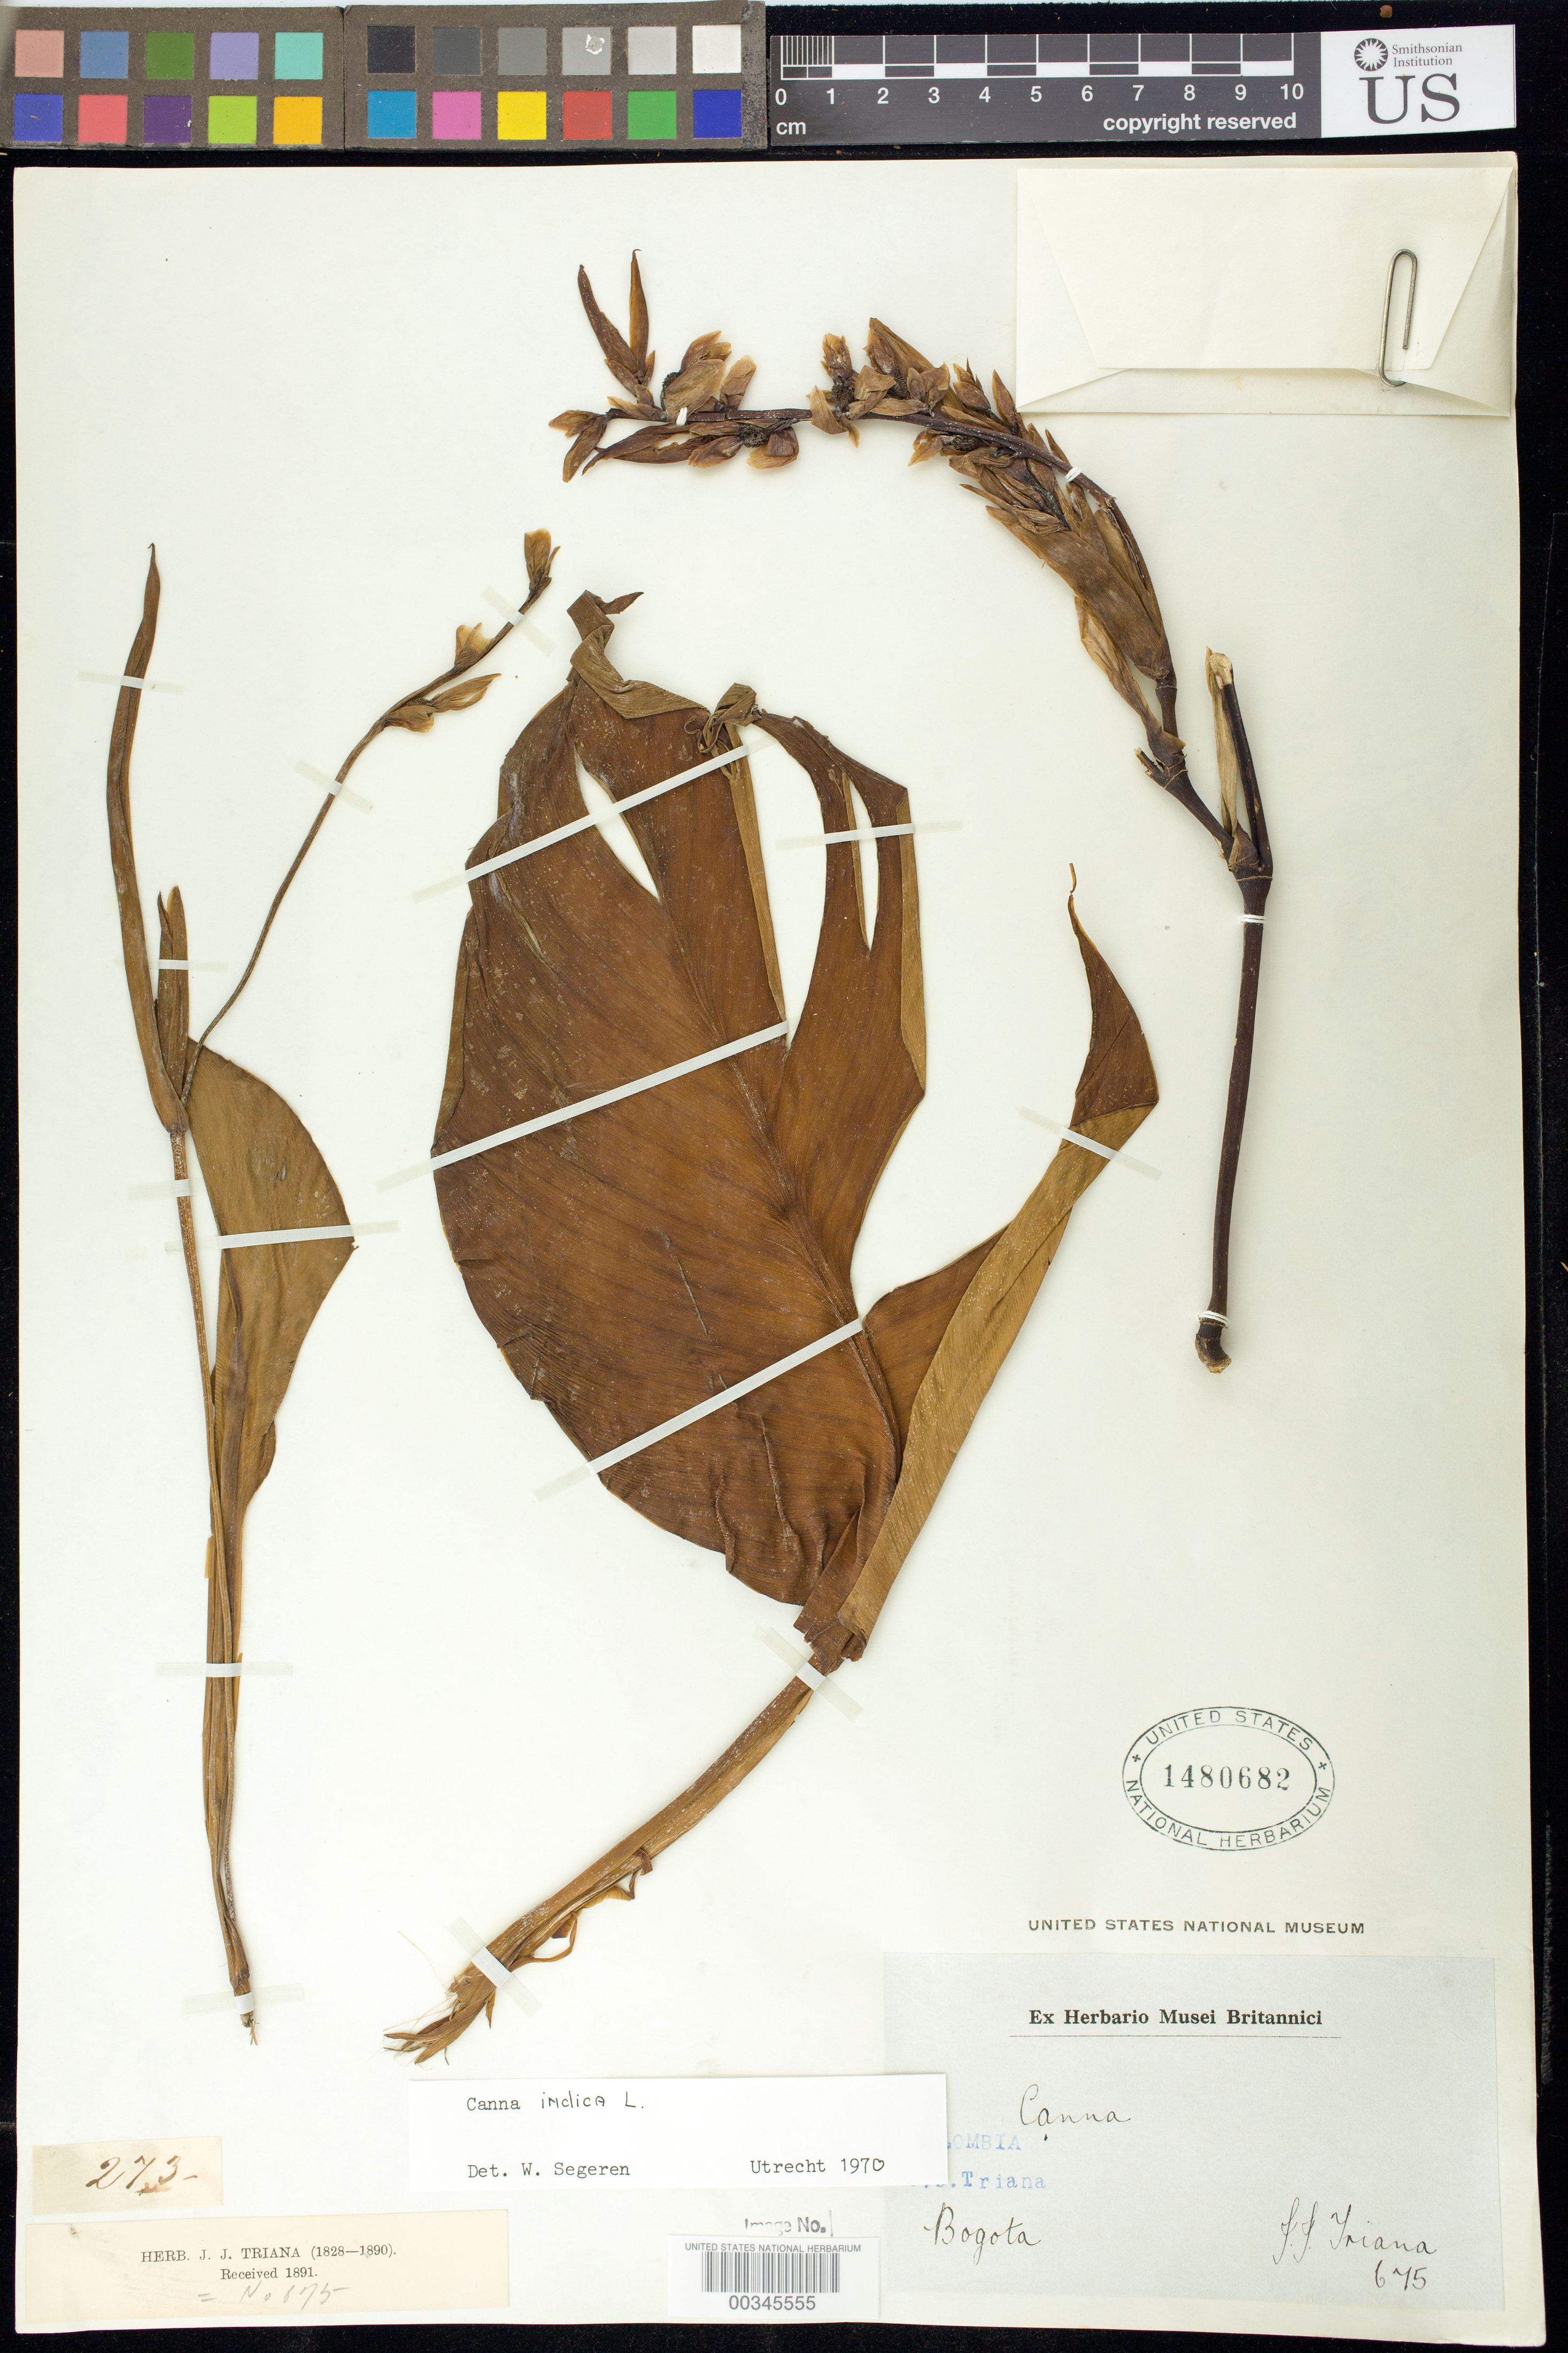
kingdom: Plantae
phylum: Tracheophyta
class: Liliopsida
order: Zingiberales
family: Cannaceae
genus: Canna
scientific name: Canna indica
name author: L.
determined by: Segeren, W.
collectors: J. J. Triana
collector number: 675 / 273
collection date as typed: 1828 to -- -- 1890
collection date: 1828/1890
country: Colombia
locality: Bogota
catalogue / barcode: US 1480682